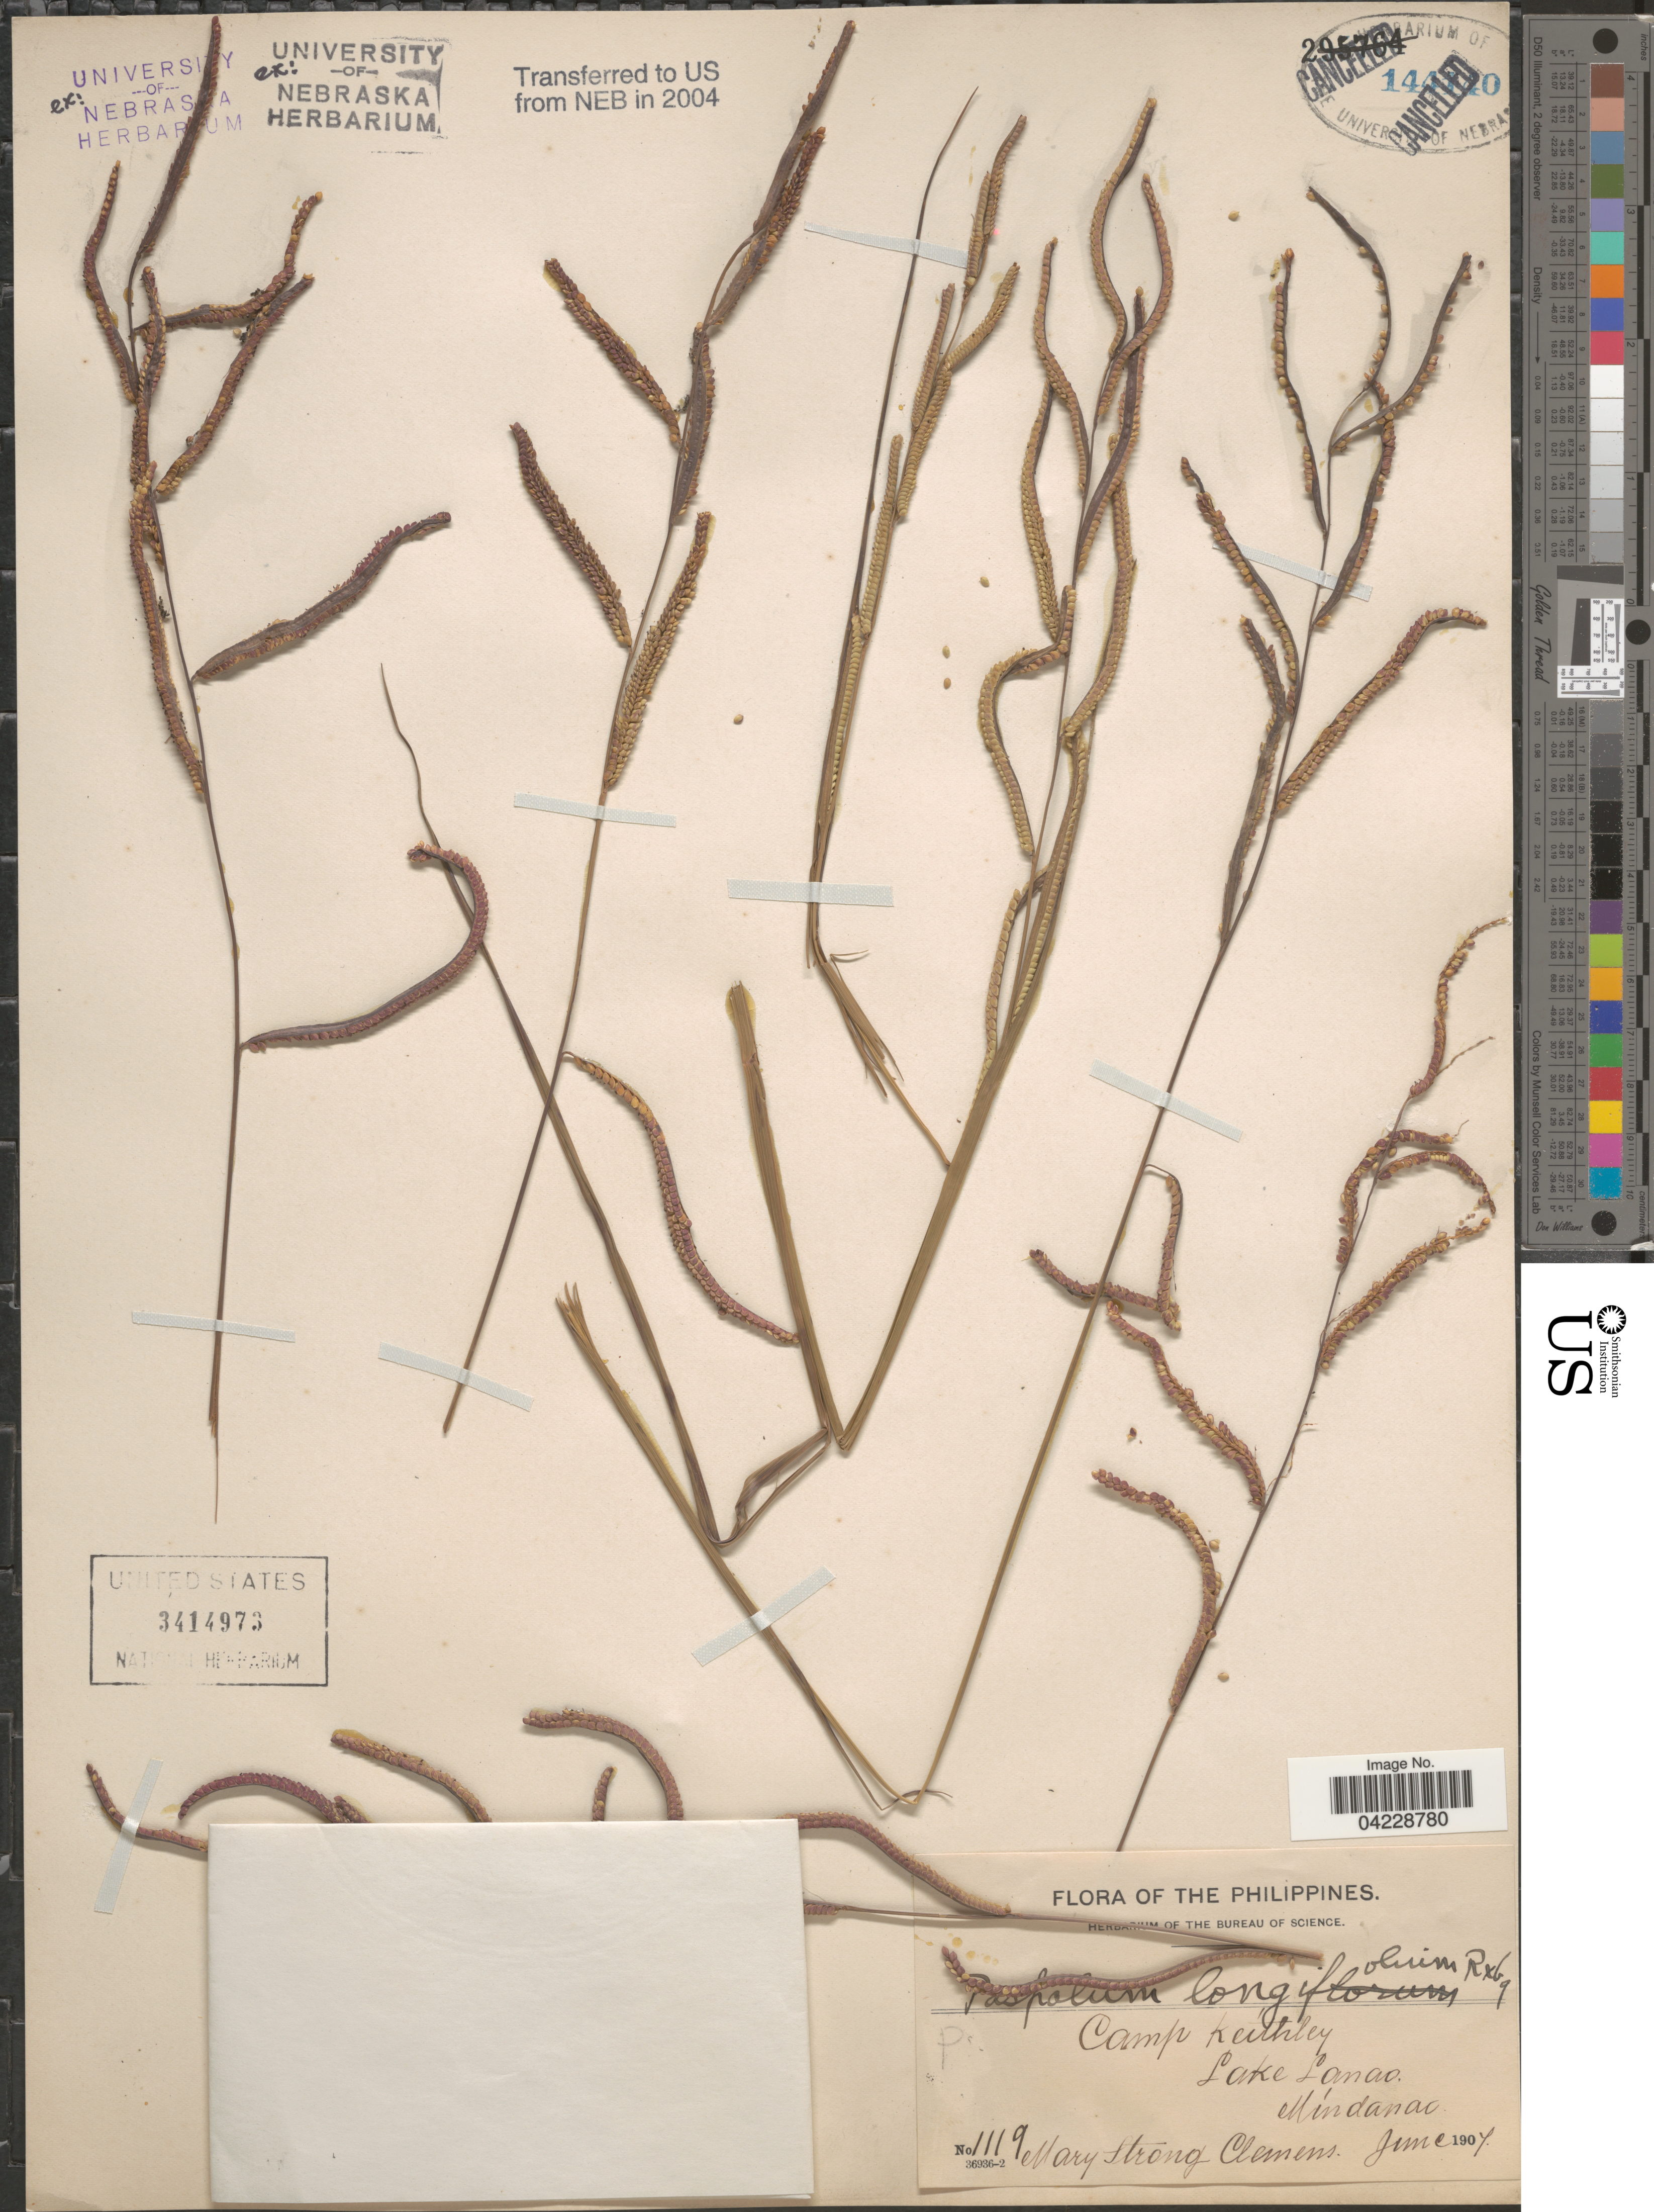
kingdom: Plantae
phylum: Tracheophyta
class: Liliopsida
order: Poales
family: Poaceae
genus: Paspalum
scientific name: Paspalum longifolium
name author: Roxb.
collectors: M. S. Clemens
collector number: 1119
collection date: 1907-06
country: Philippines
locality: Camp Keithley. Lake Lanao. Mindanao.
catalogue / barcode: US 3414973